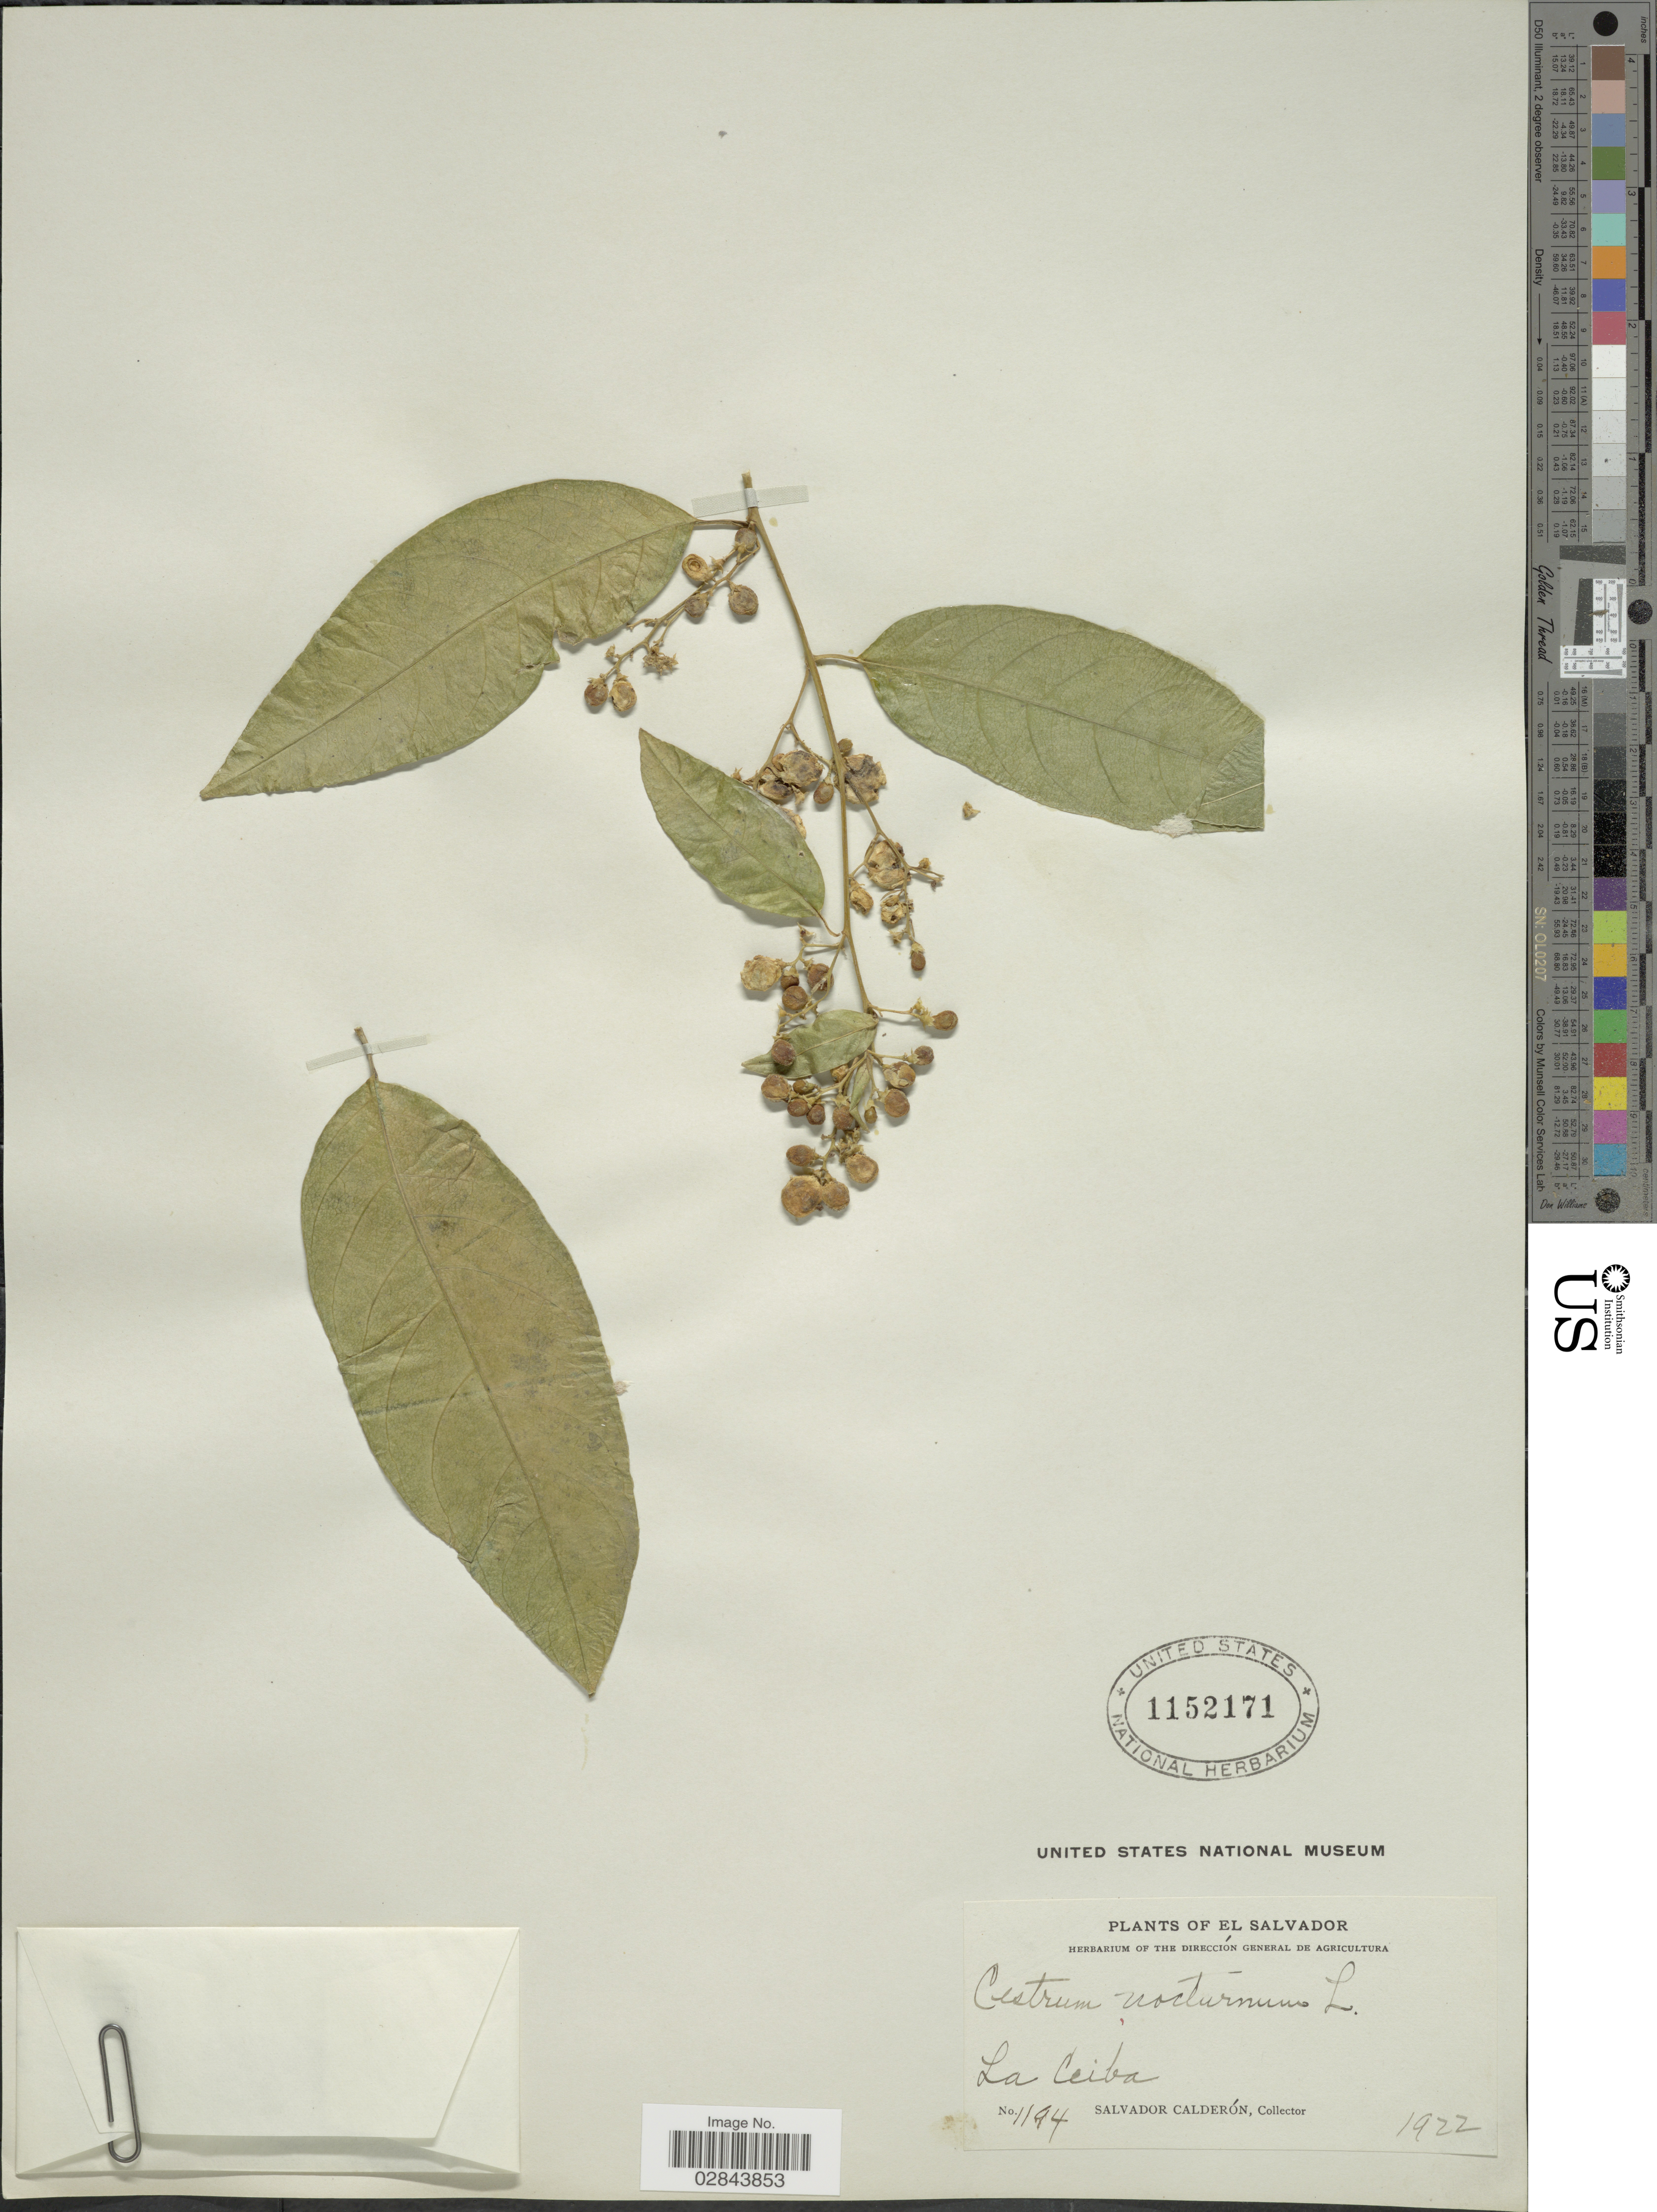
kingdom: Plantae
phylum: Tracheophyta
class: Magnoliopsida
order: Solanales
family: Solanaceae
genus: Cestrum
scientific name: Cestrum nocturnum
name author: L.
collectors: S. Calderón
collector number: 1194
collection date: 1922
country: El Salvador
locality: La Ceiba.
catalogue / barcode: US 1152171